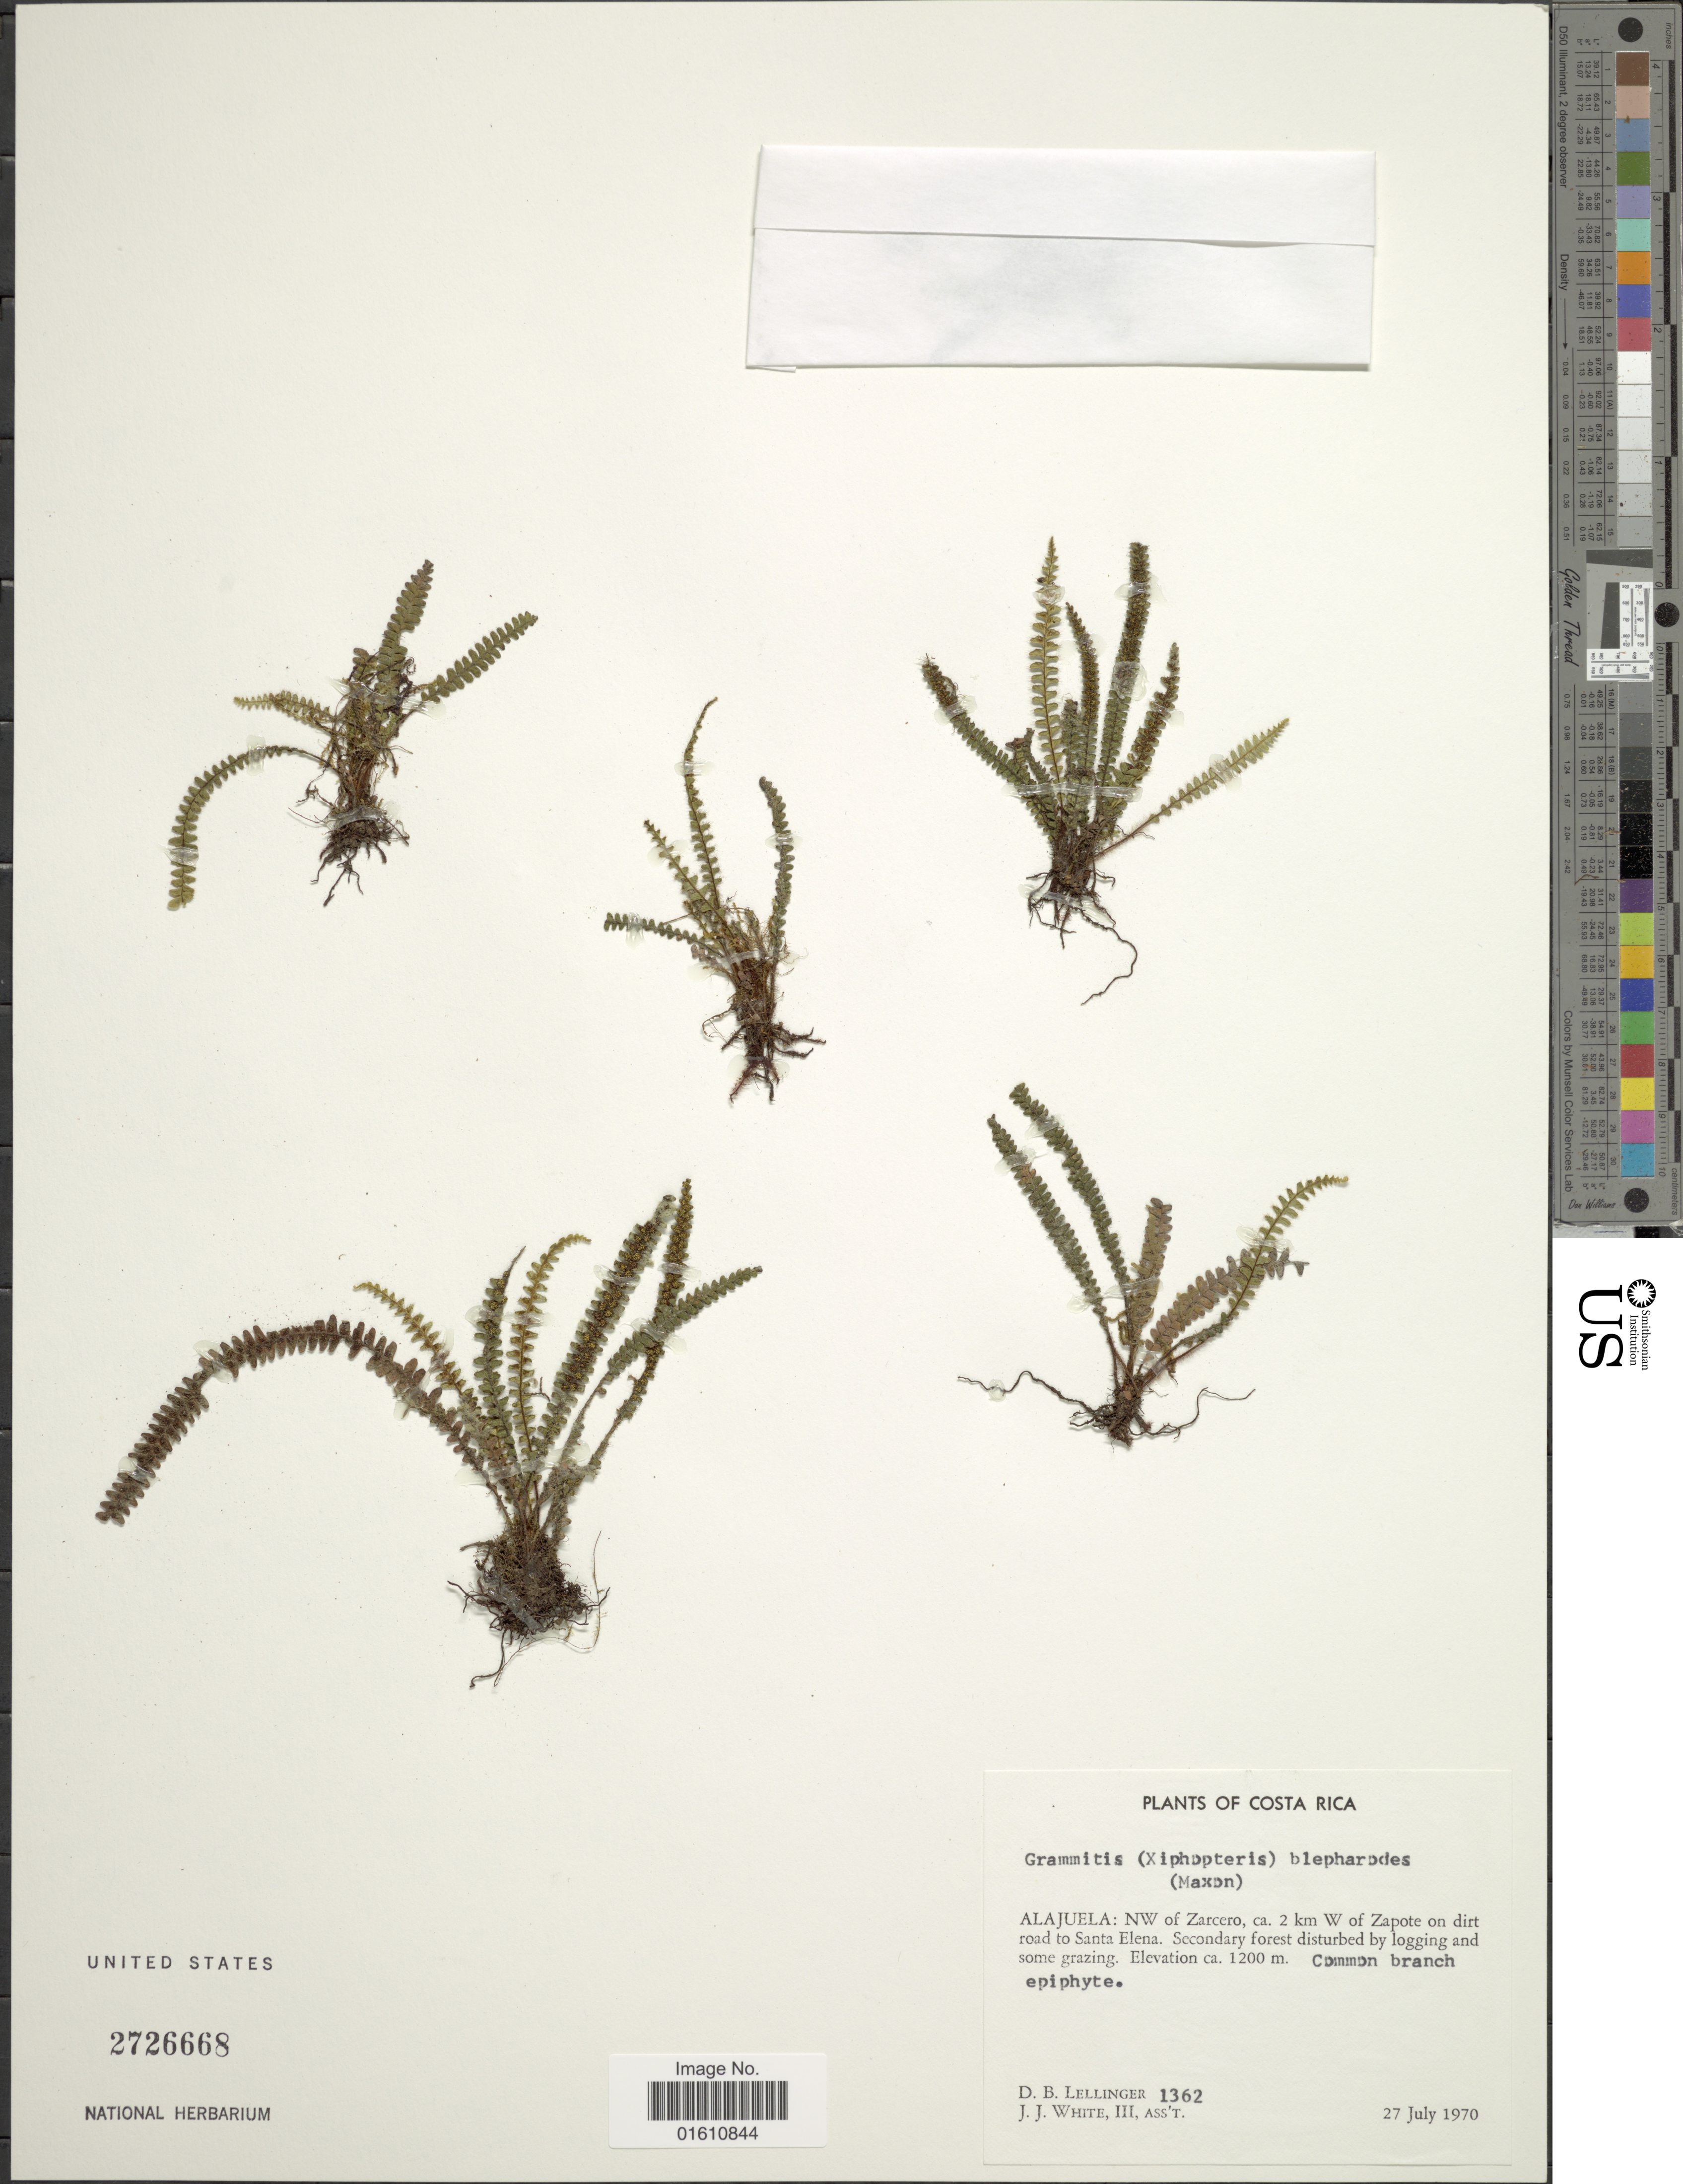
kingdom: Plantae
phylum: Tracheophyta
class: Polypodiopsida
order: Polypodiales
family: Polypodiaceae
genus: Moranopteris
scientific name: Moranopteris taenifolia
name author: (Jenman) R. Y. Hirai & J. Prado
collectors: D. B. Lellinger & J. J. White III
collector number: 1362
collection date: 1970-07-27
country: Costa Rica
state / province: Alajuela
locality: Alajuela: NW of Zarcero, ca. 2 km W of Zapote on dirt road to Santa Elena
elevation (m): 1200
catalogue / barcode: US 2726668